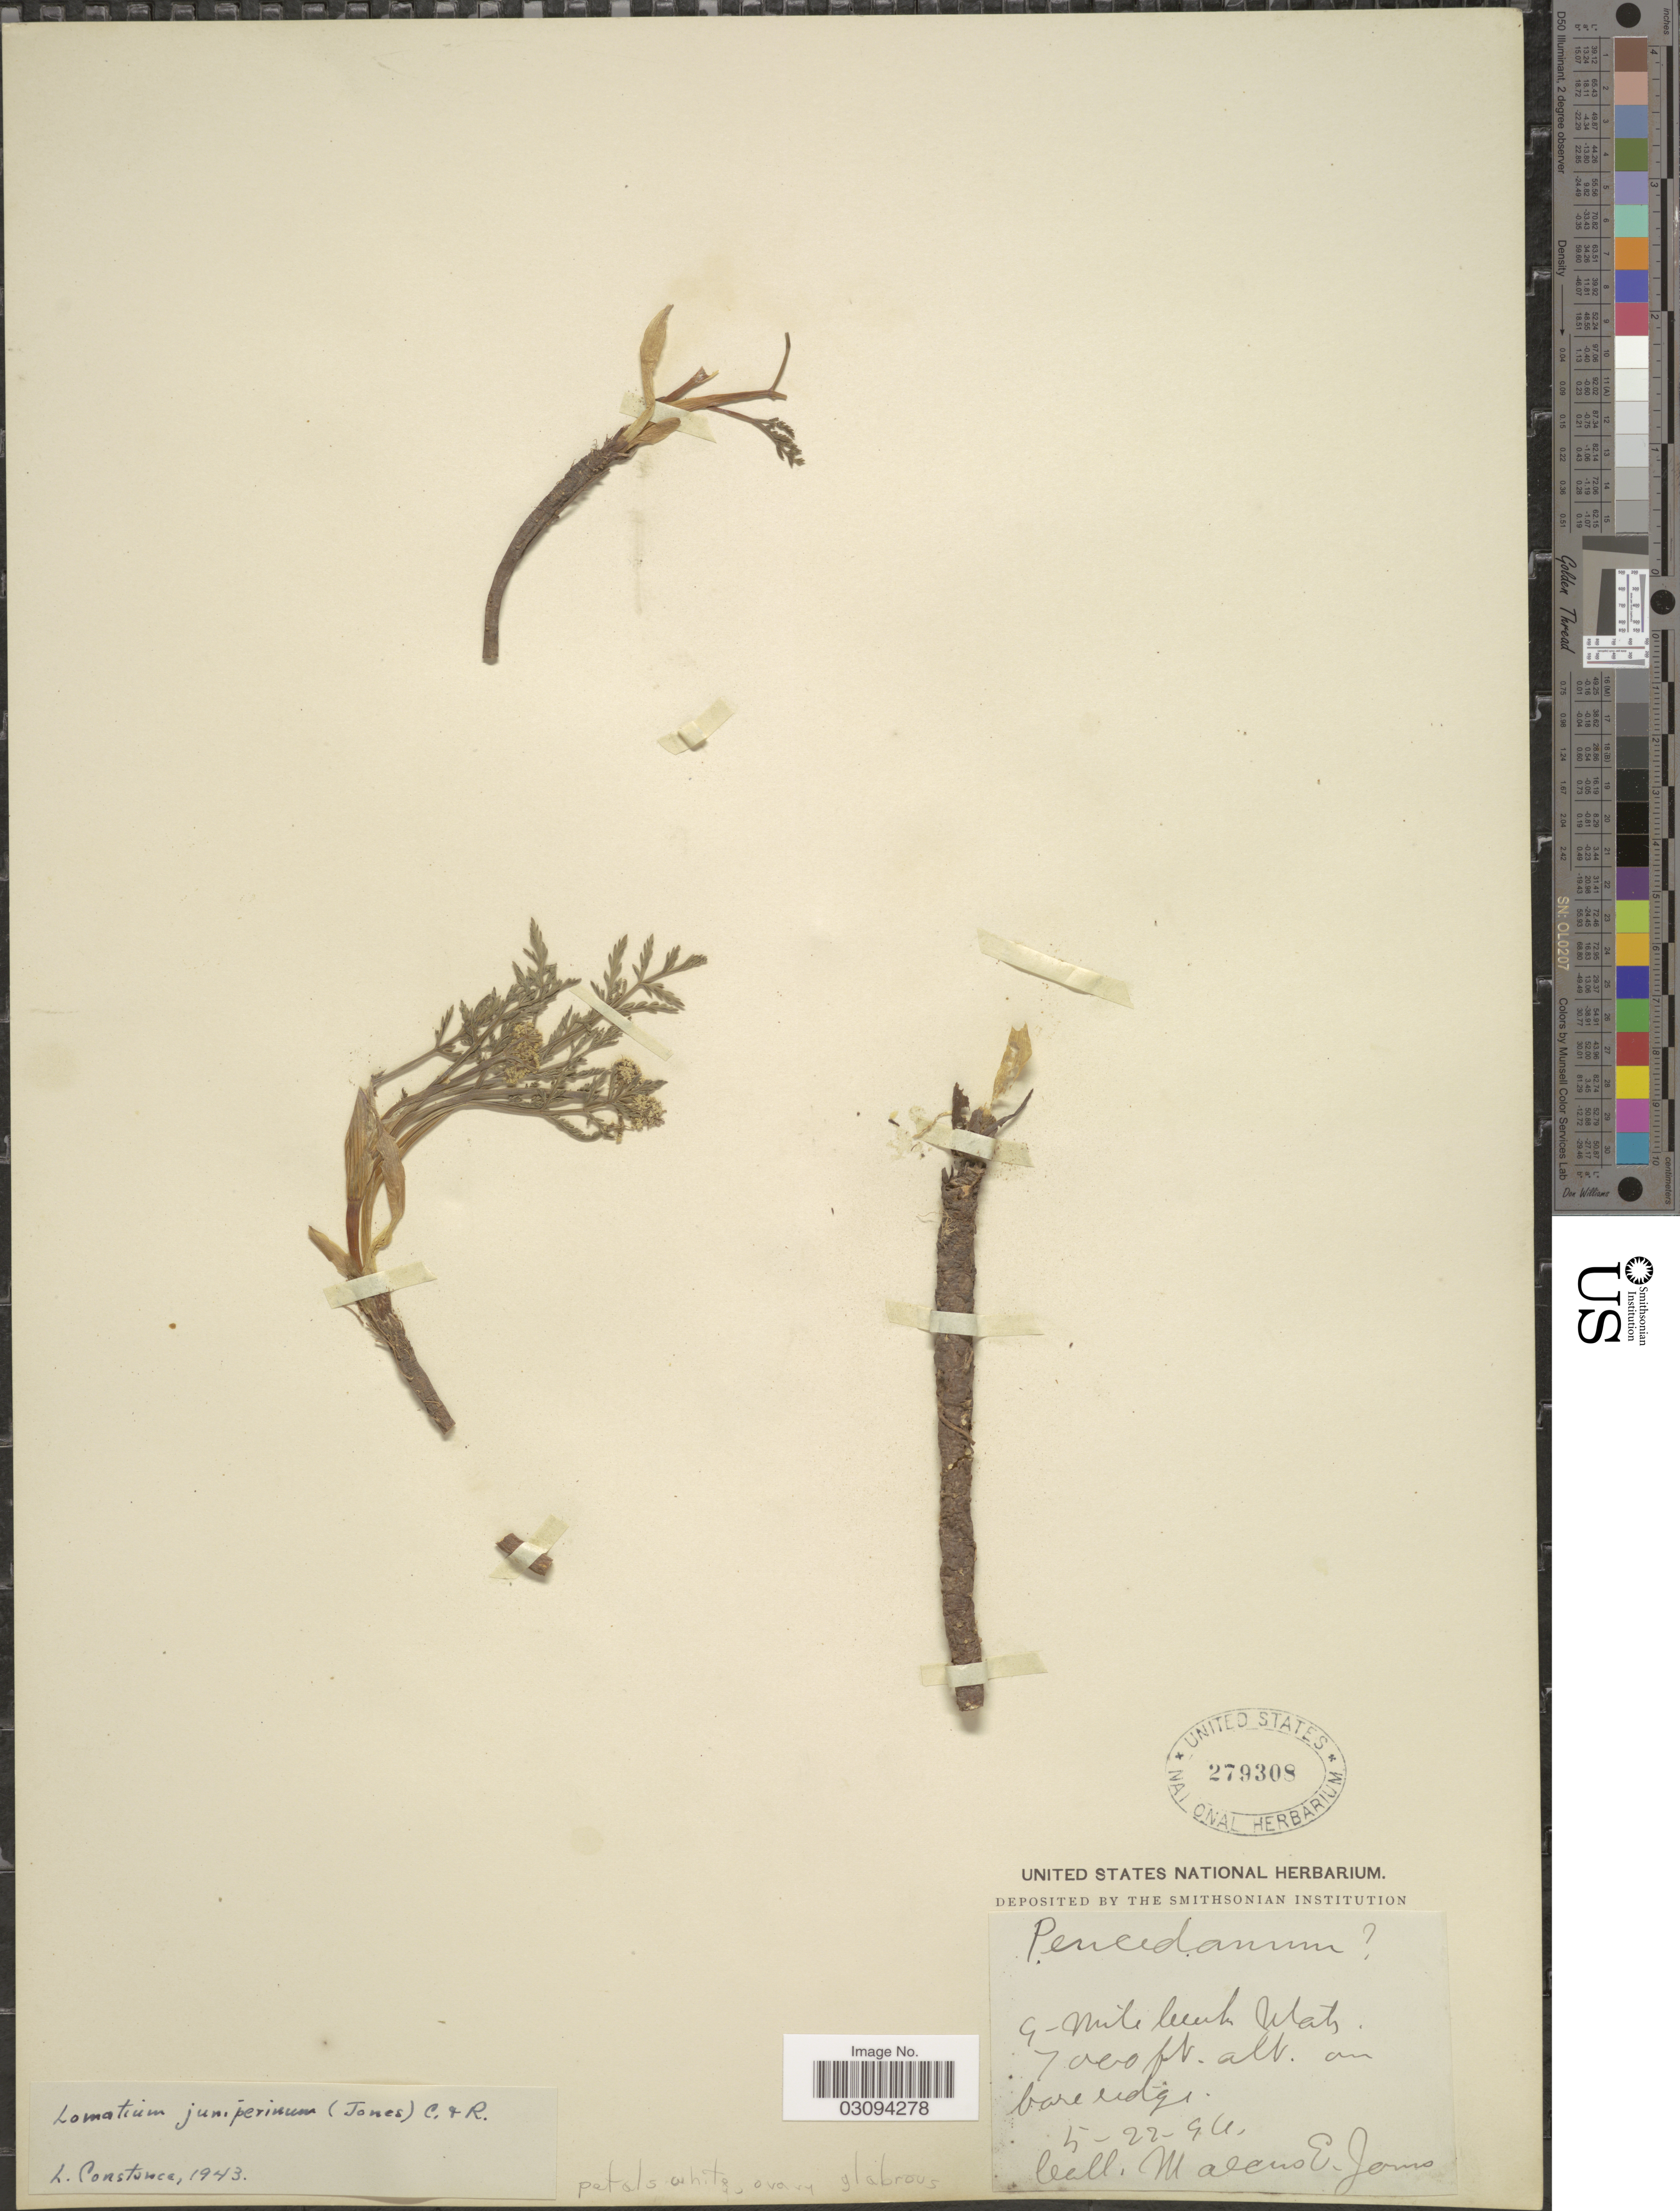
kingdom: Plantae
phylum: Tracheophyta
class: Magnoliopsida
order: Apiales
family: Apiaceae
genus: Lomatium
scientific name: Lomatium juniperinum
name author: (M.E. Jones) J.M. Coult. & Rose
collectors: M. E. Jones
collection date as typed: Transcribed d/m/y: 22/5/94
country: United States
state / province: Utah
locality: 9-mile Creek, Utah.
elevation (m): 2134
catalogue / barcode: US 279308